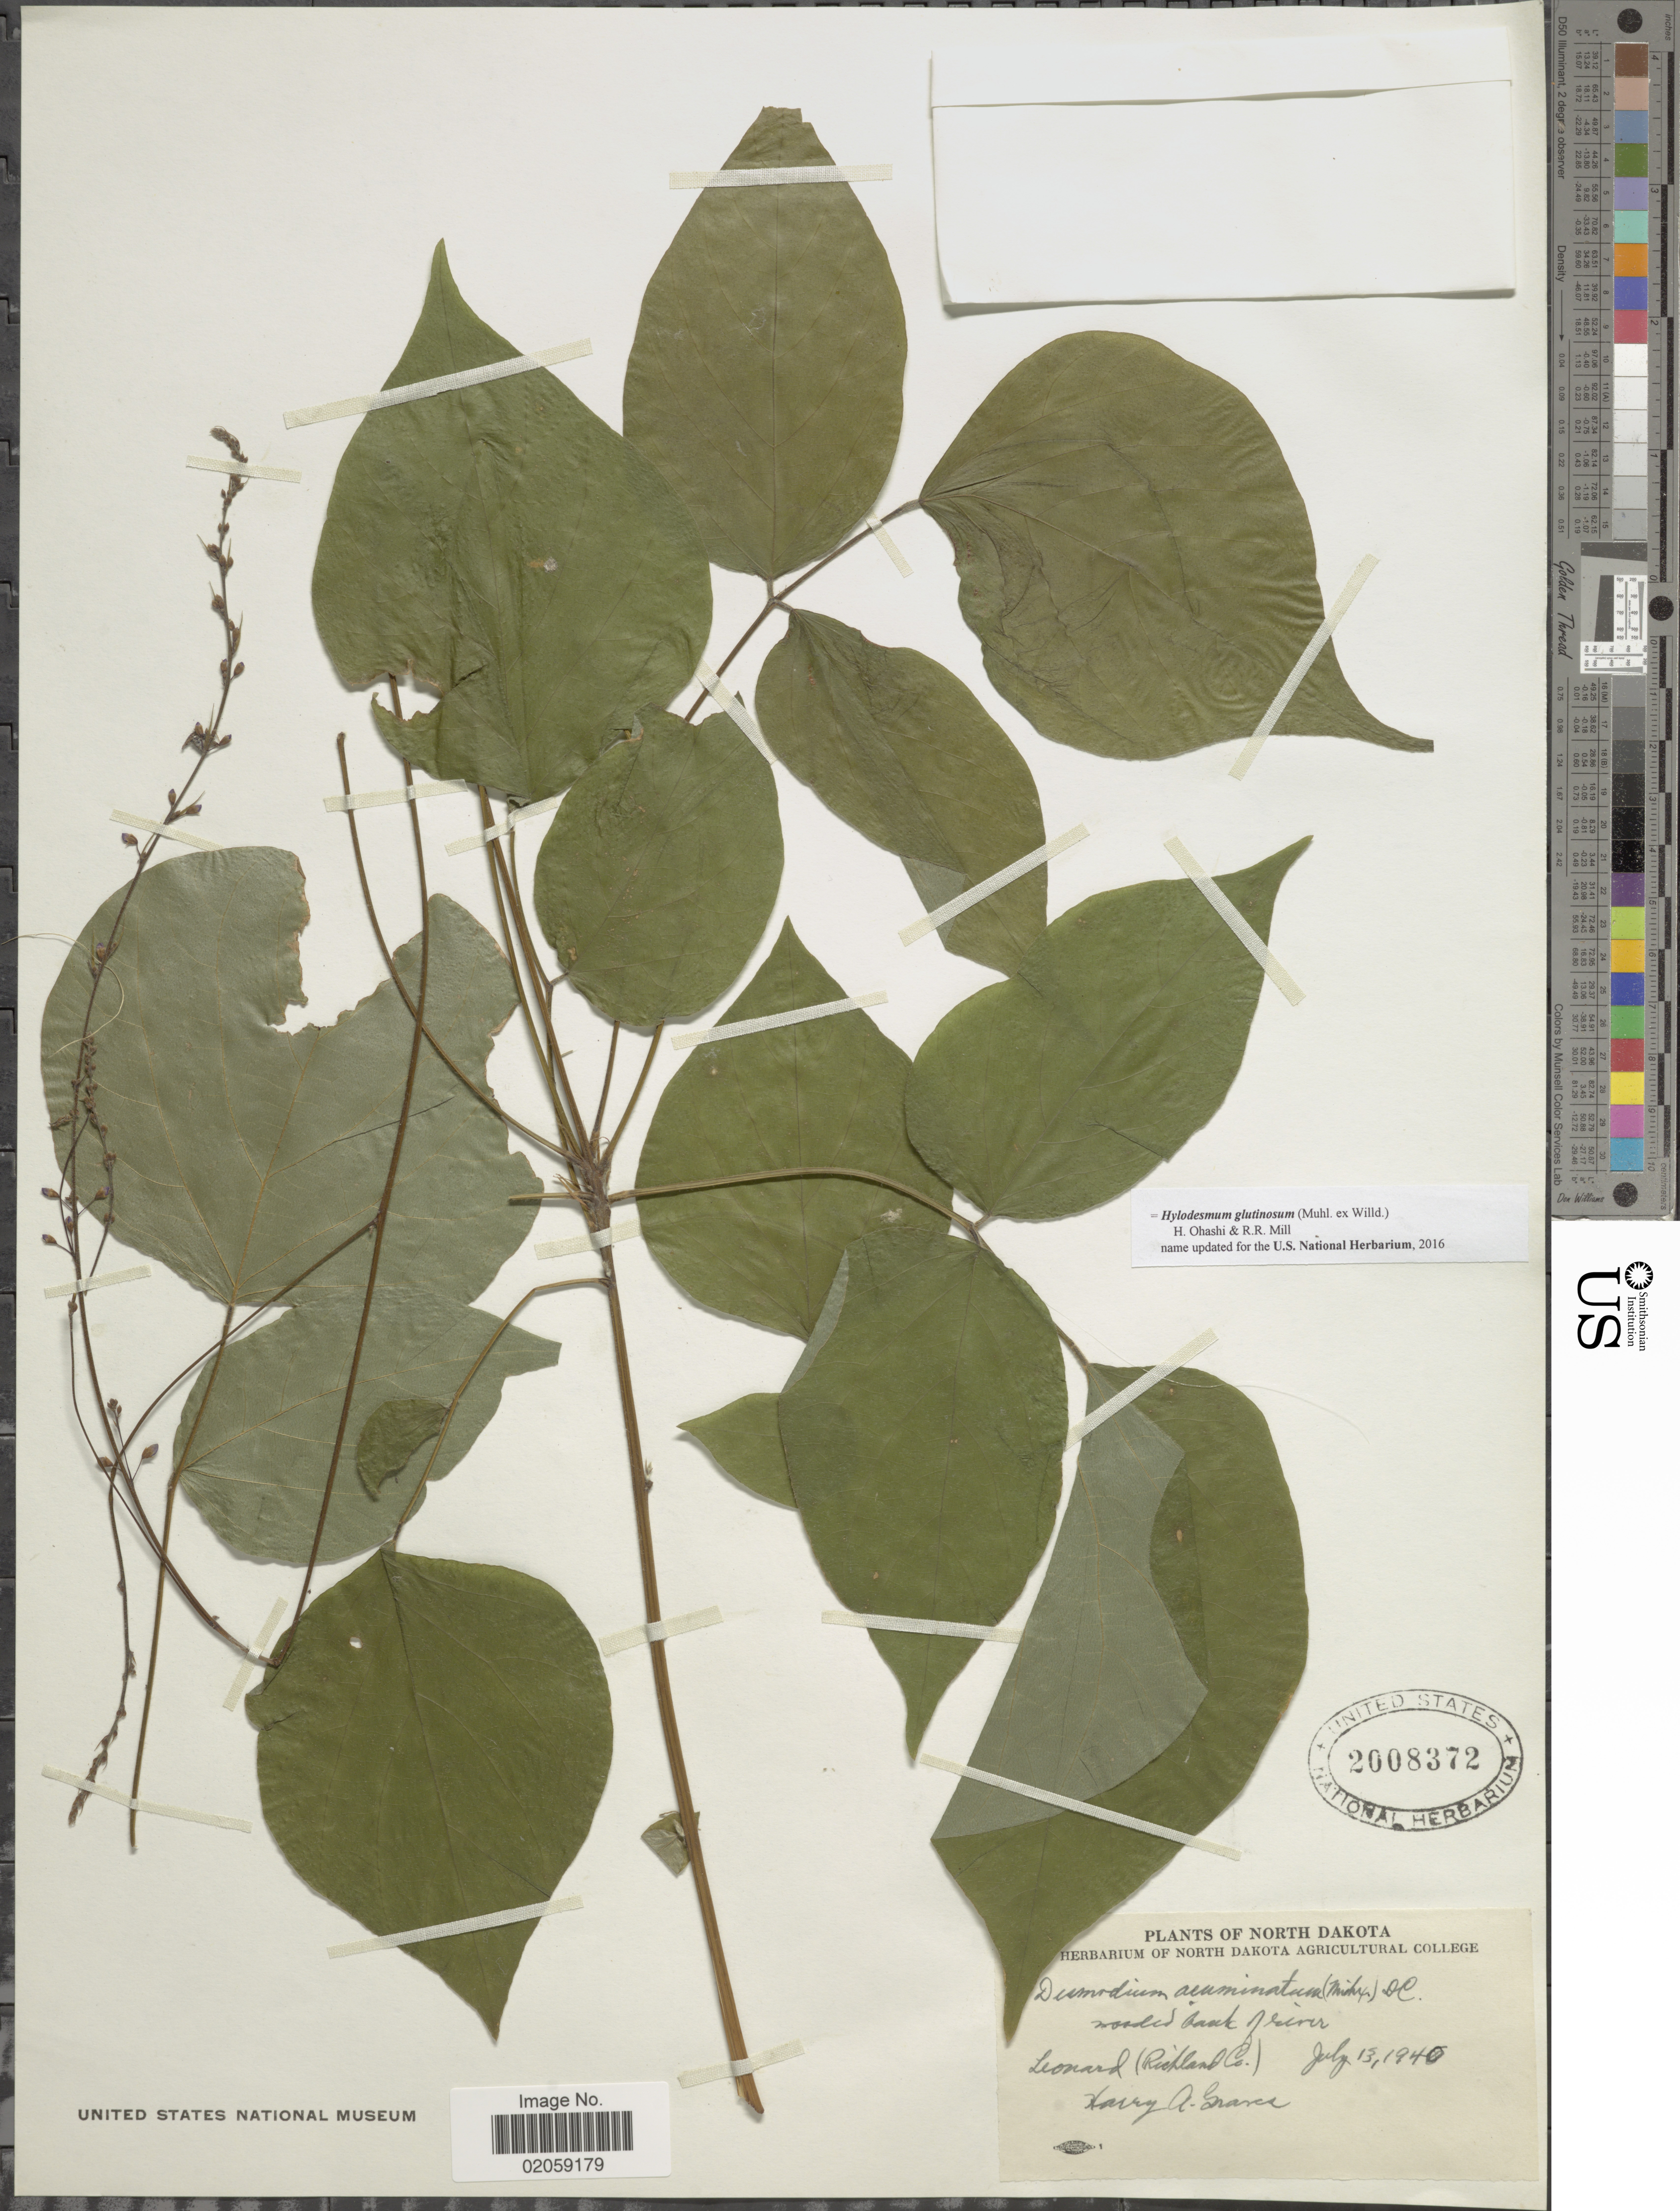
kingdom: Plantae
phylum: Tracheophyta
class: Magnoliopsida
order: Fabales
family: Fabaceae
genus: Hylodesmum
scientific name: Hylodesmum glutinosum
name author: (Muhl. ex Willd.) H. Ohashi & R.R. Mill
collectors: H. Graves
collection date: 1940-07-13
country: United States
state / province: North Dakota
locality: Leonard (Richland Co.)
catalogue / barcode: US 2008372